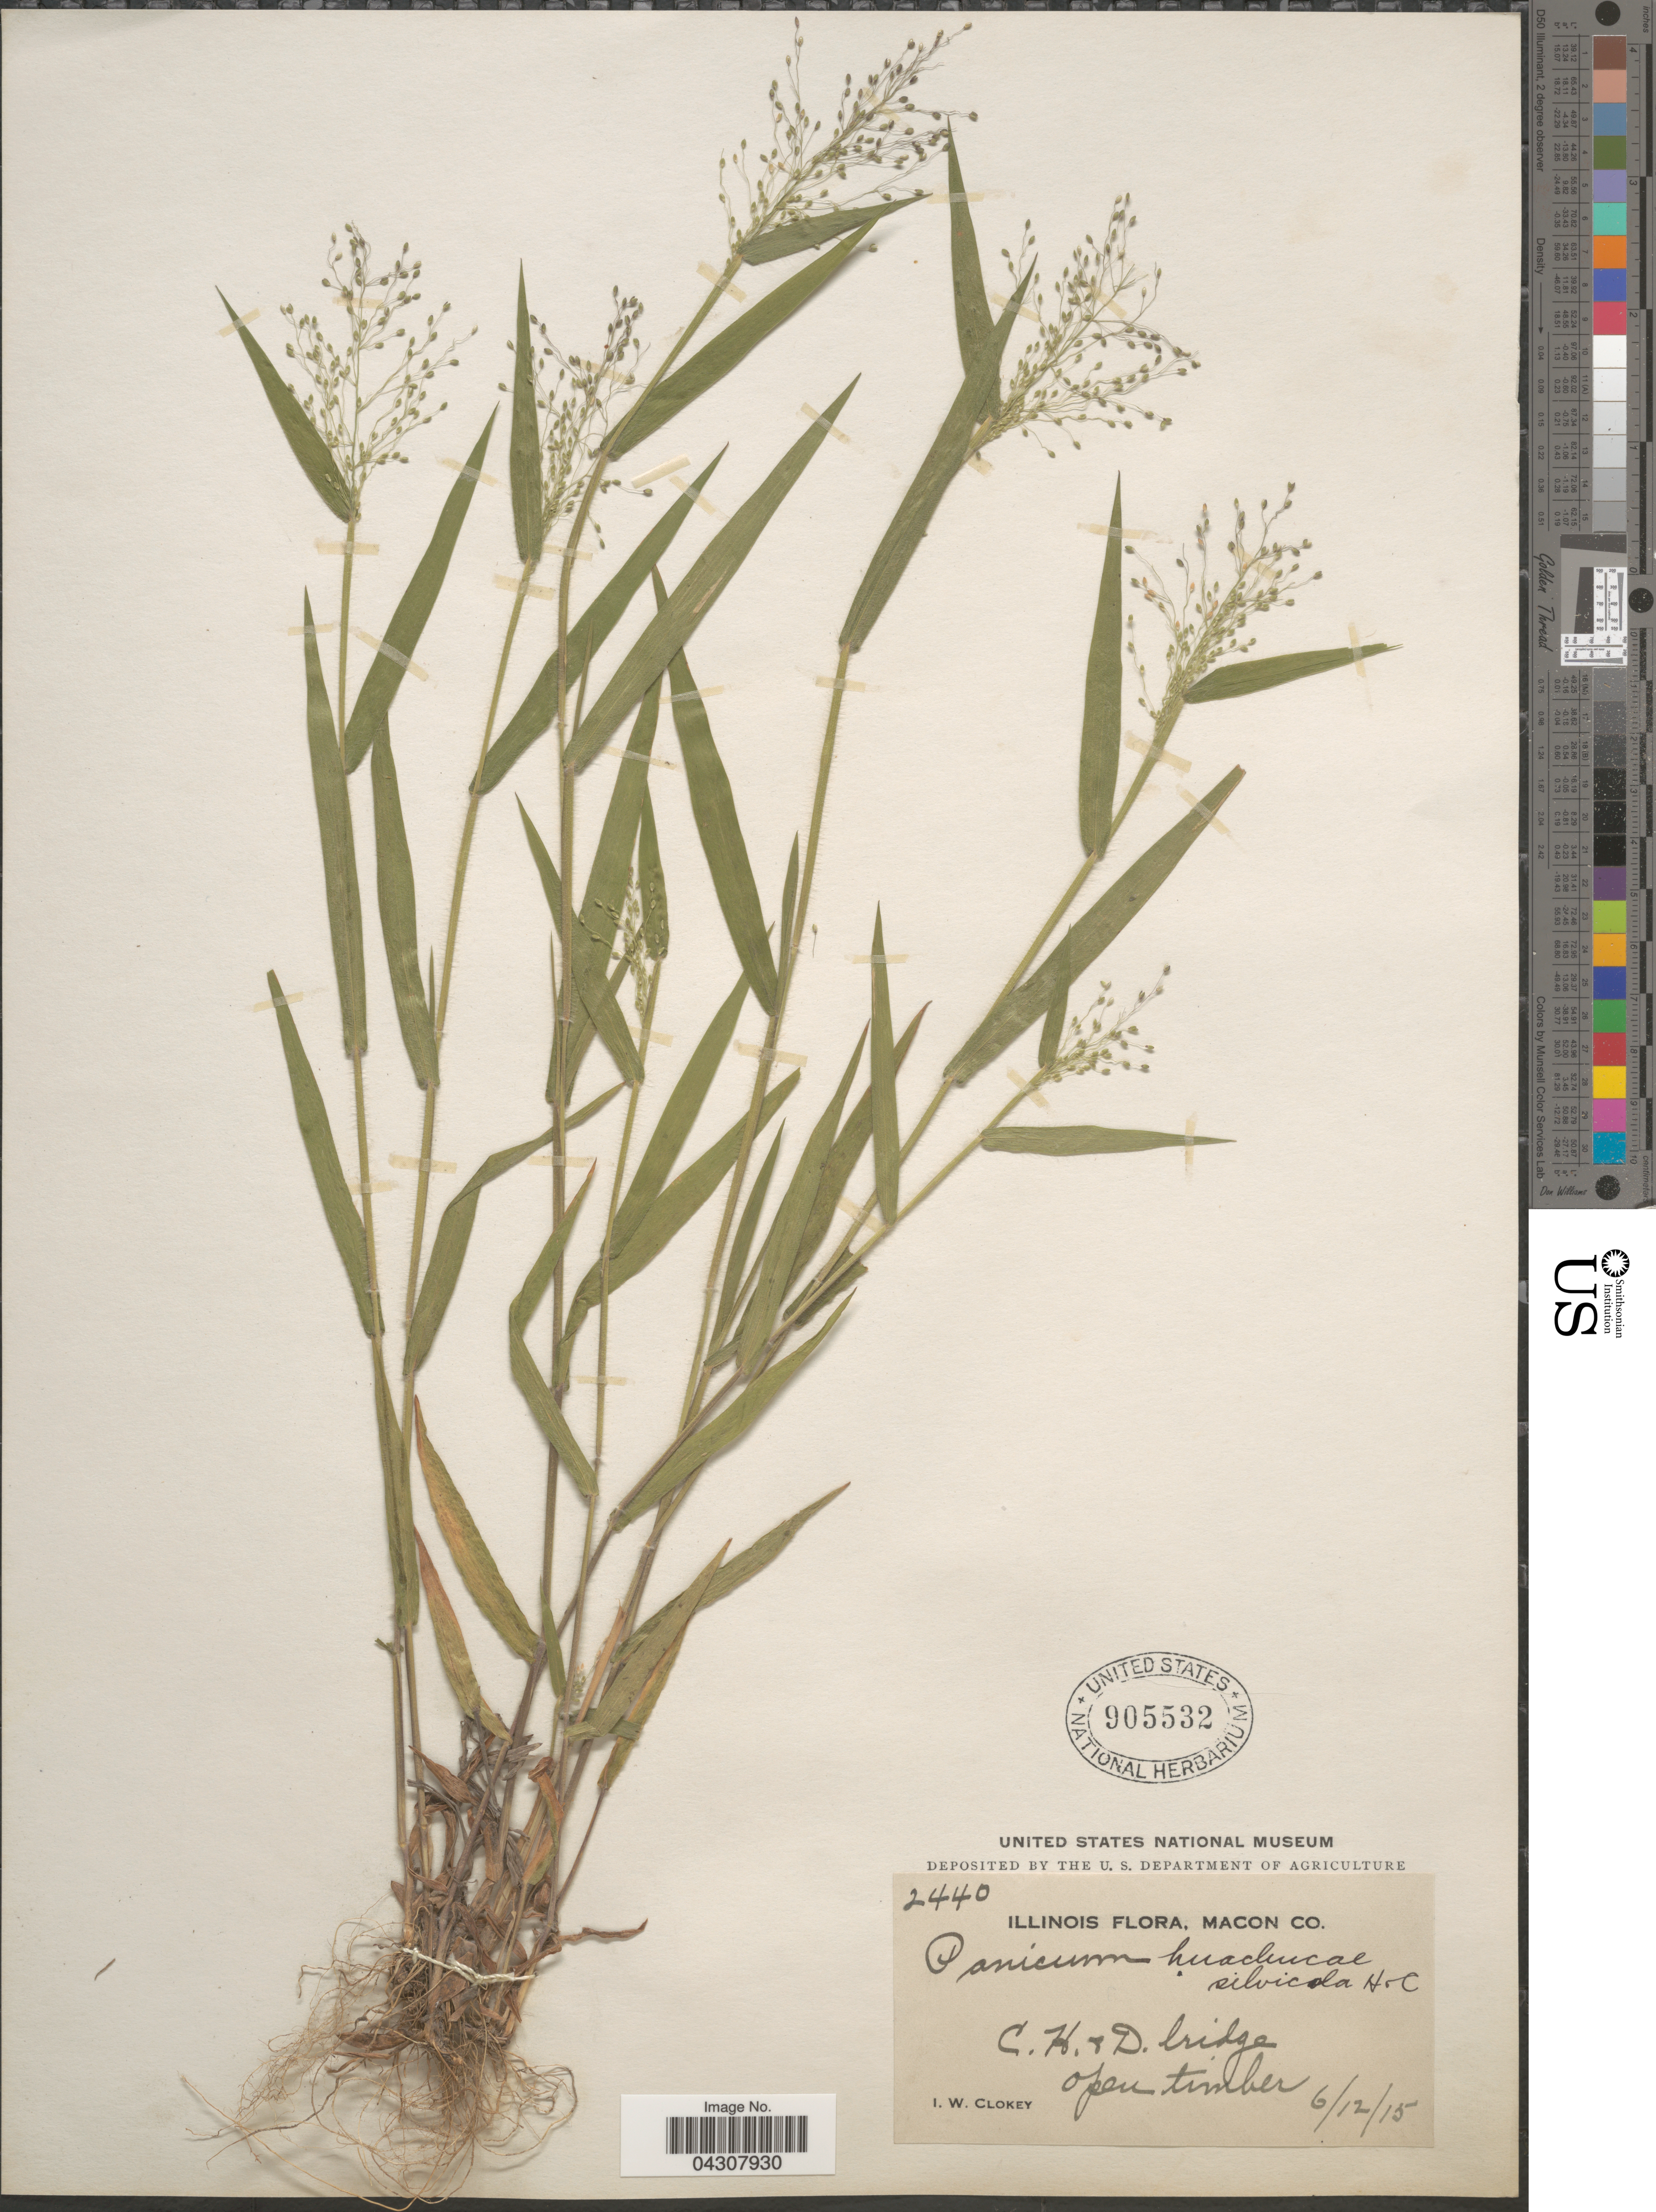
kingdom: Plantae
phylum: Tracheophyta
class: Liliopsida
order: Poales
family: Poaceae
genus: Dichanthelium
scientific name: Dichanthelium acuminatum var. acuminatum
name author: (Sw.) Gould & C.A. Clark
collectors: I. W. Clokey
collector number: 2440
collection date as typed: Transcribed d/m/y: 12/6/15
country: United States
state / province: Illinois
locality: Macon Co. C. H. & D. bridge, open timber.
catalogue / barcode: US 905532